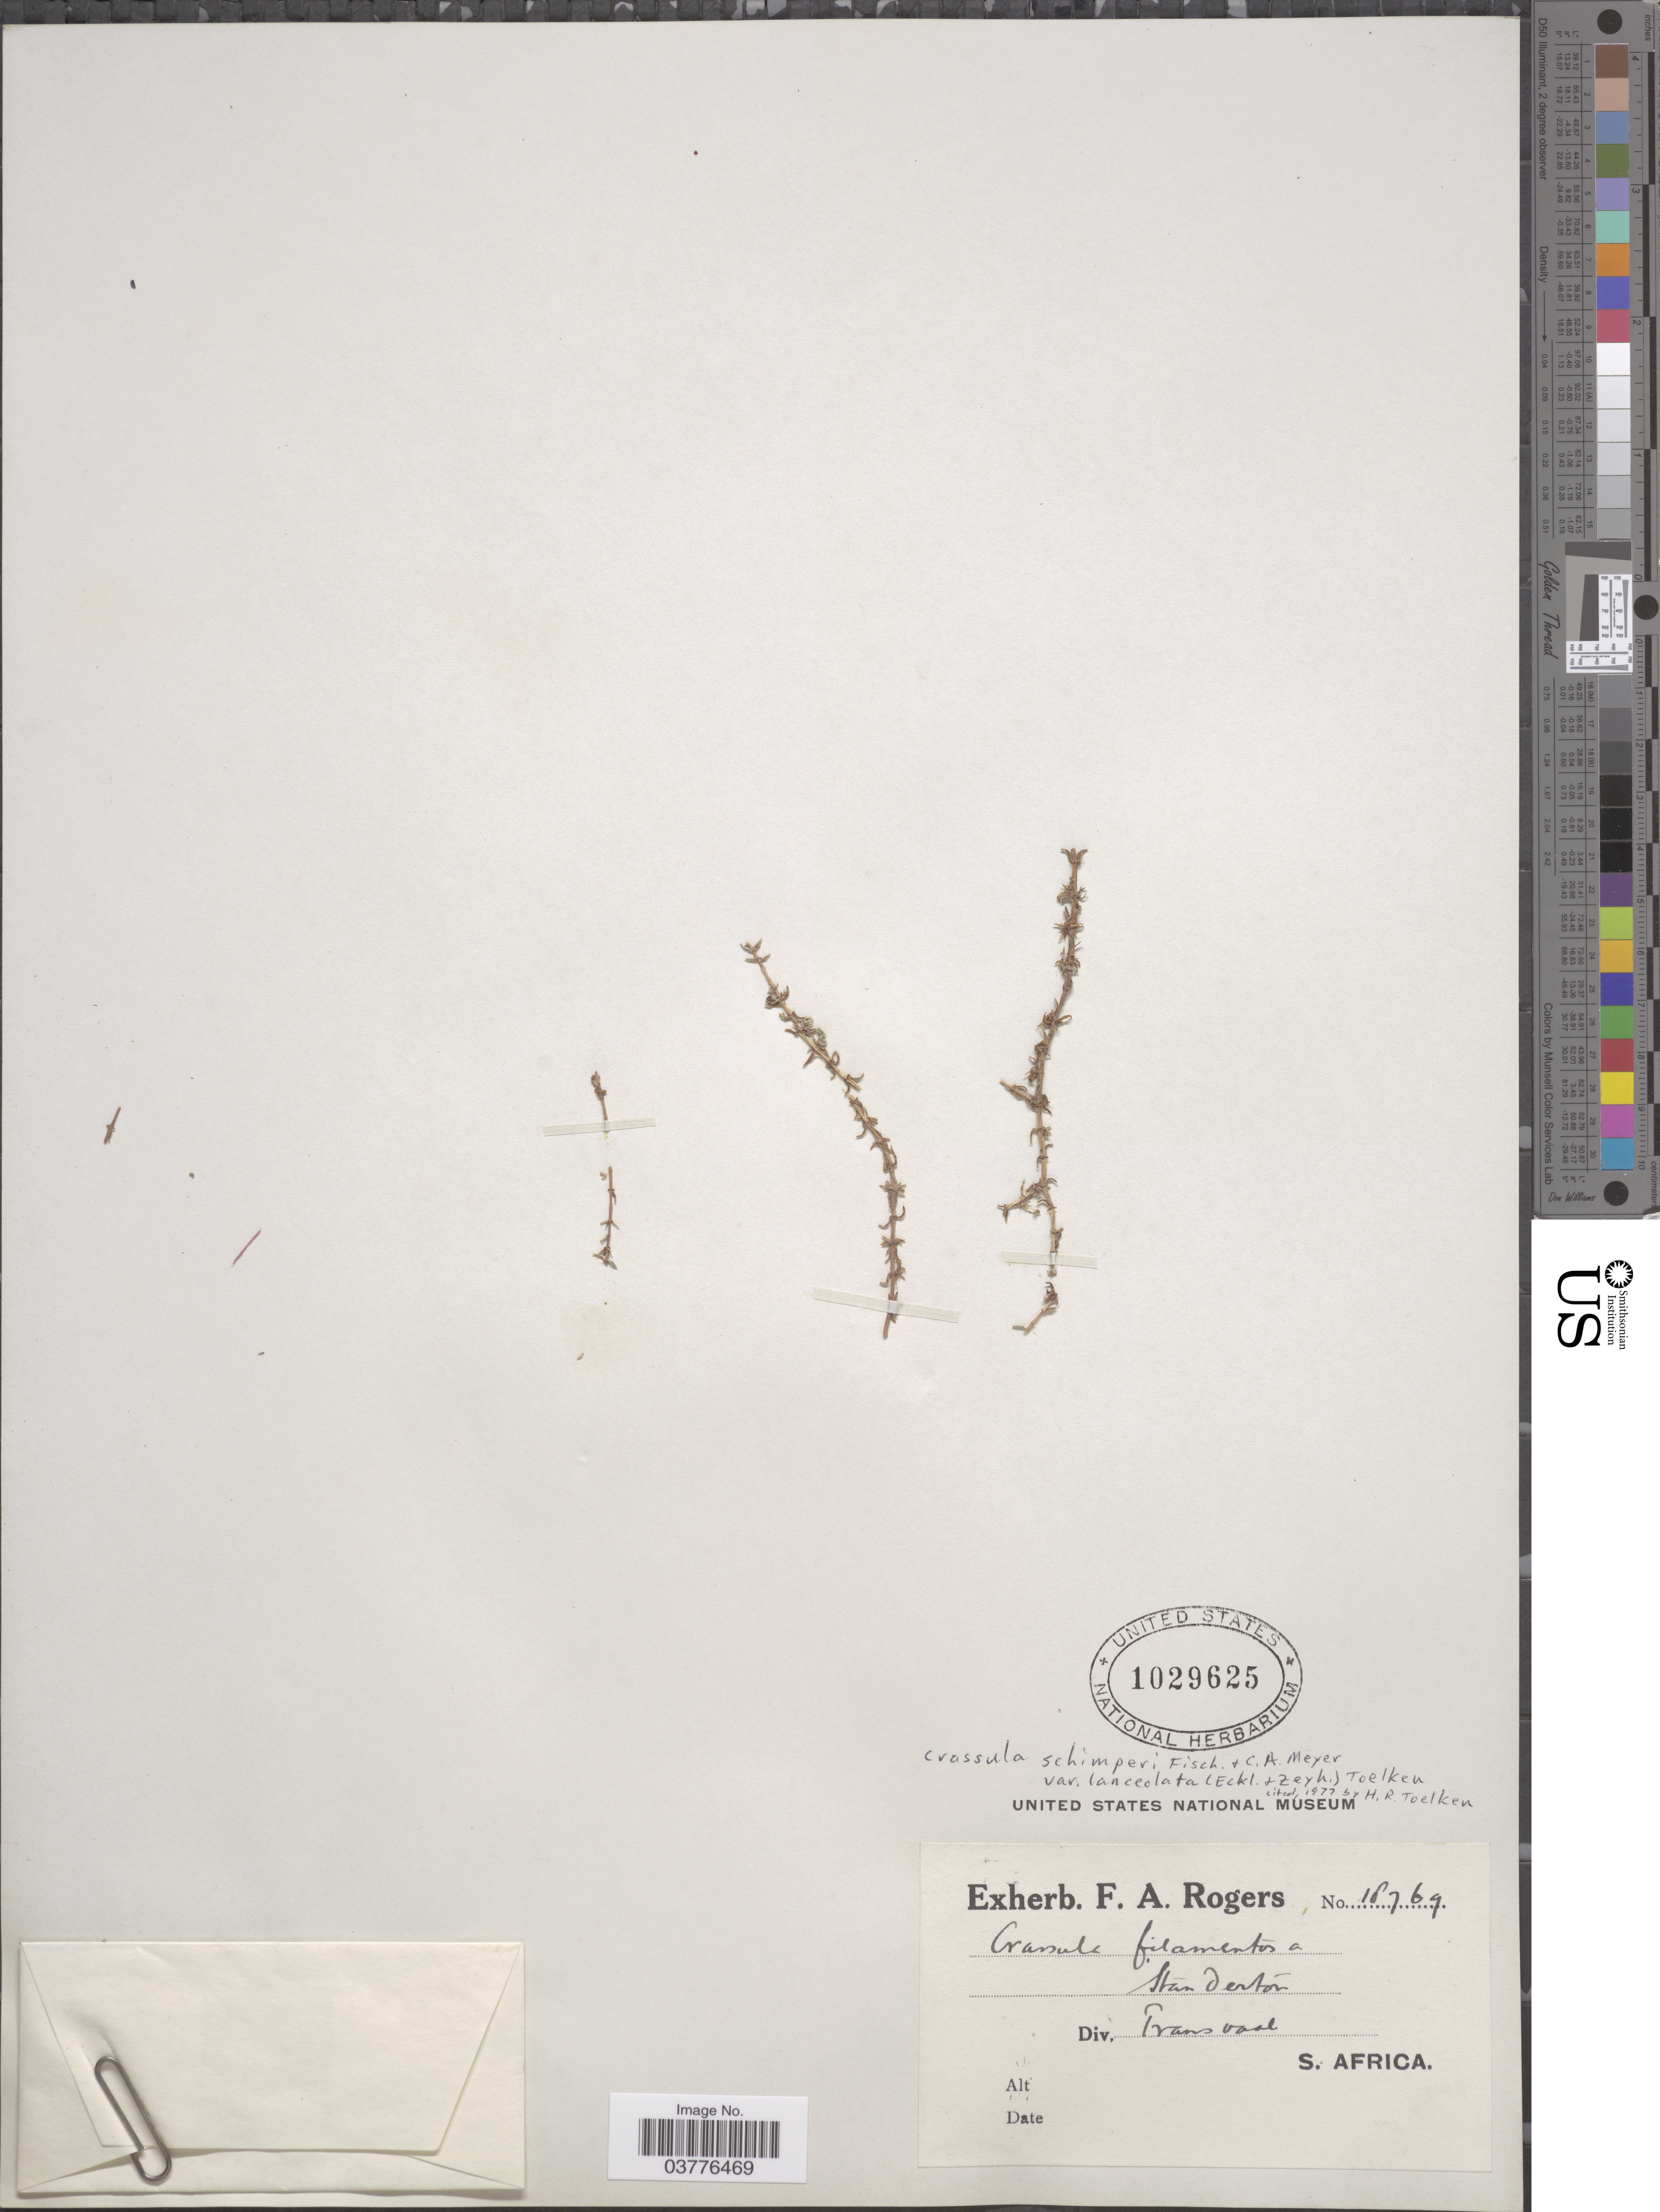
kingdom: Plantae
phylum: Tracheophyta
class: Magnoliopsida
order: Saxifragales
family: Crassulaceae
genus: Crassula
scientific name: Crassula schimperi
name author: Fisch. & C.A. Mey.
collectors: ex herb. F. A. Rogers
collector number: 18769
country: South Africa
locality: Div, Transvaal.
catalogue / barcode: US 1029625